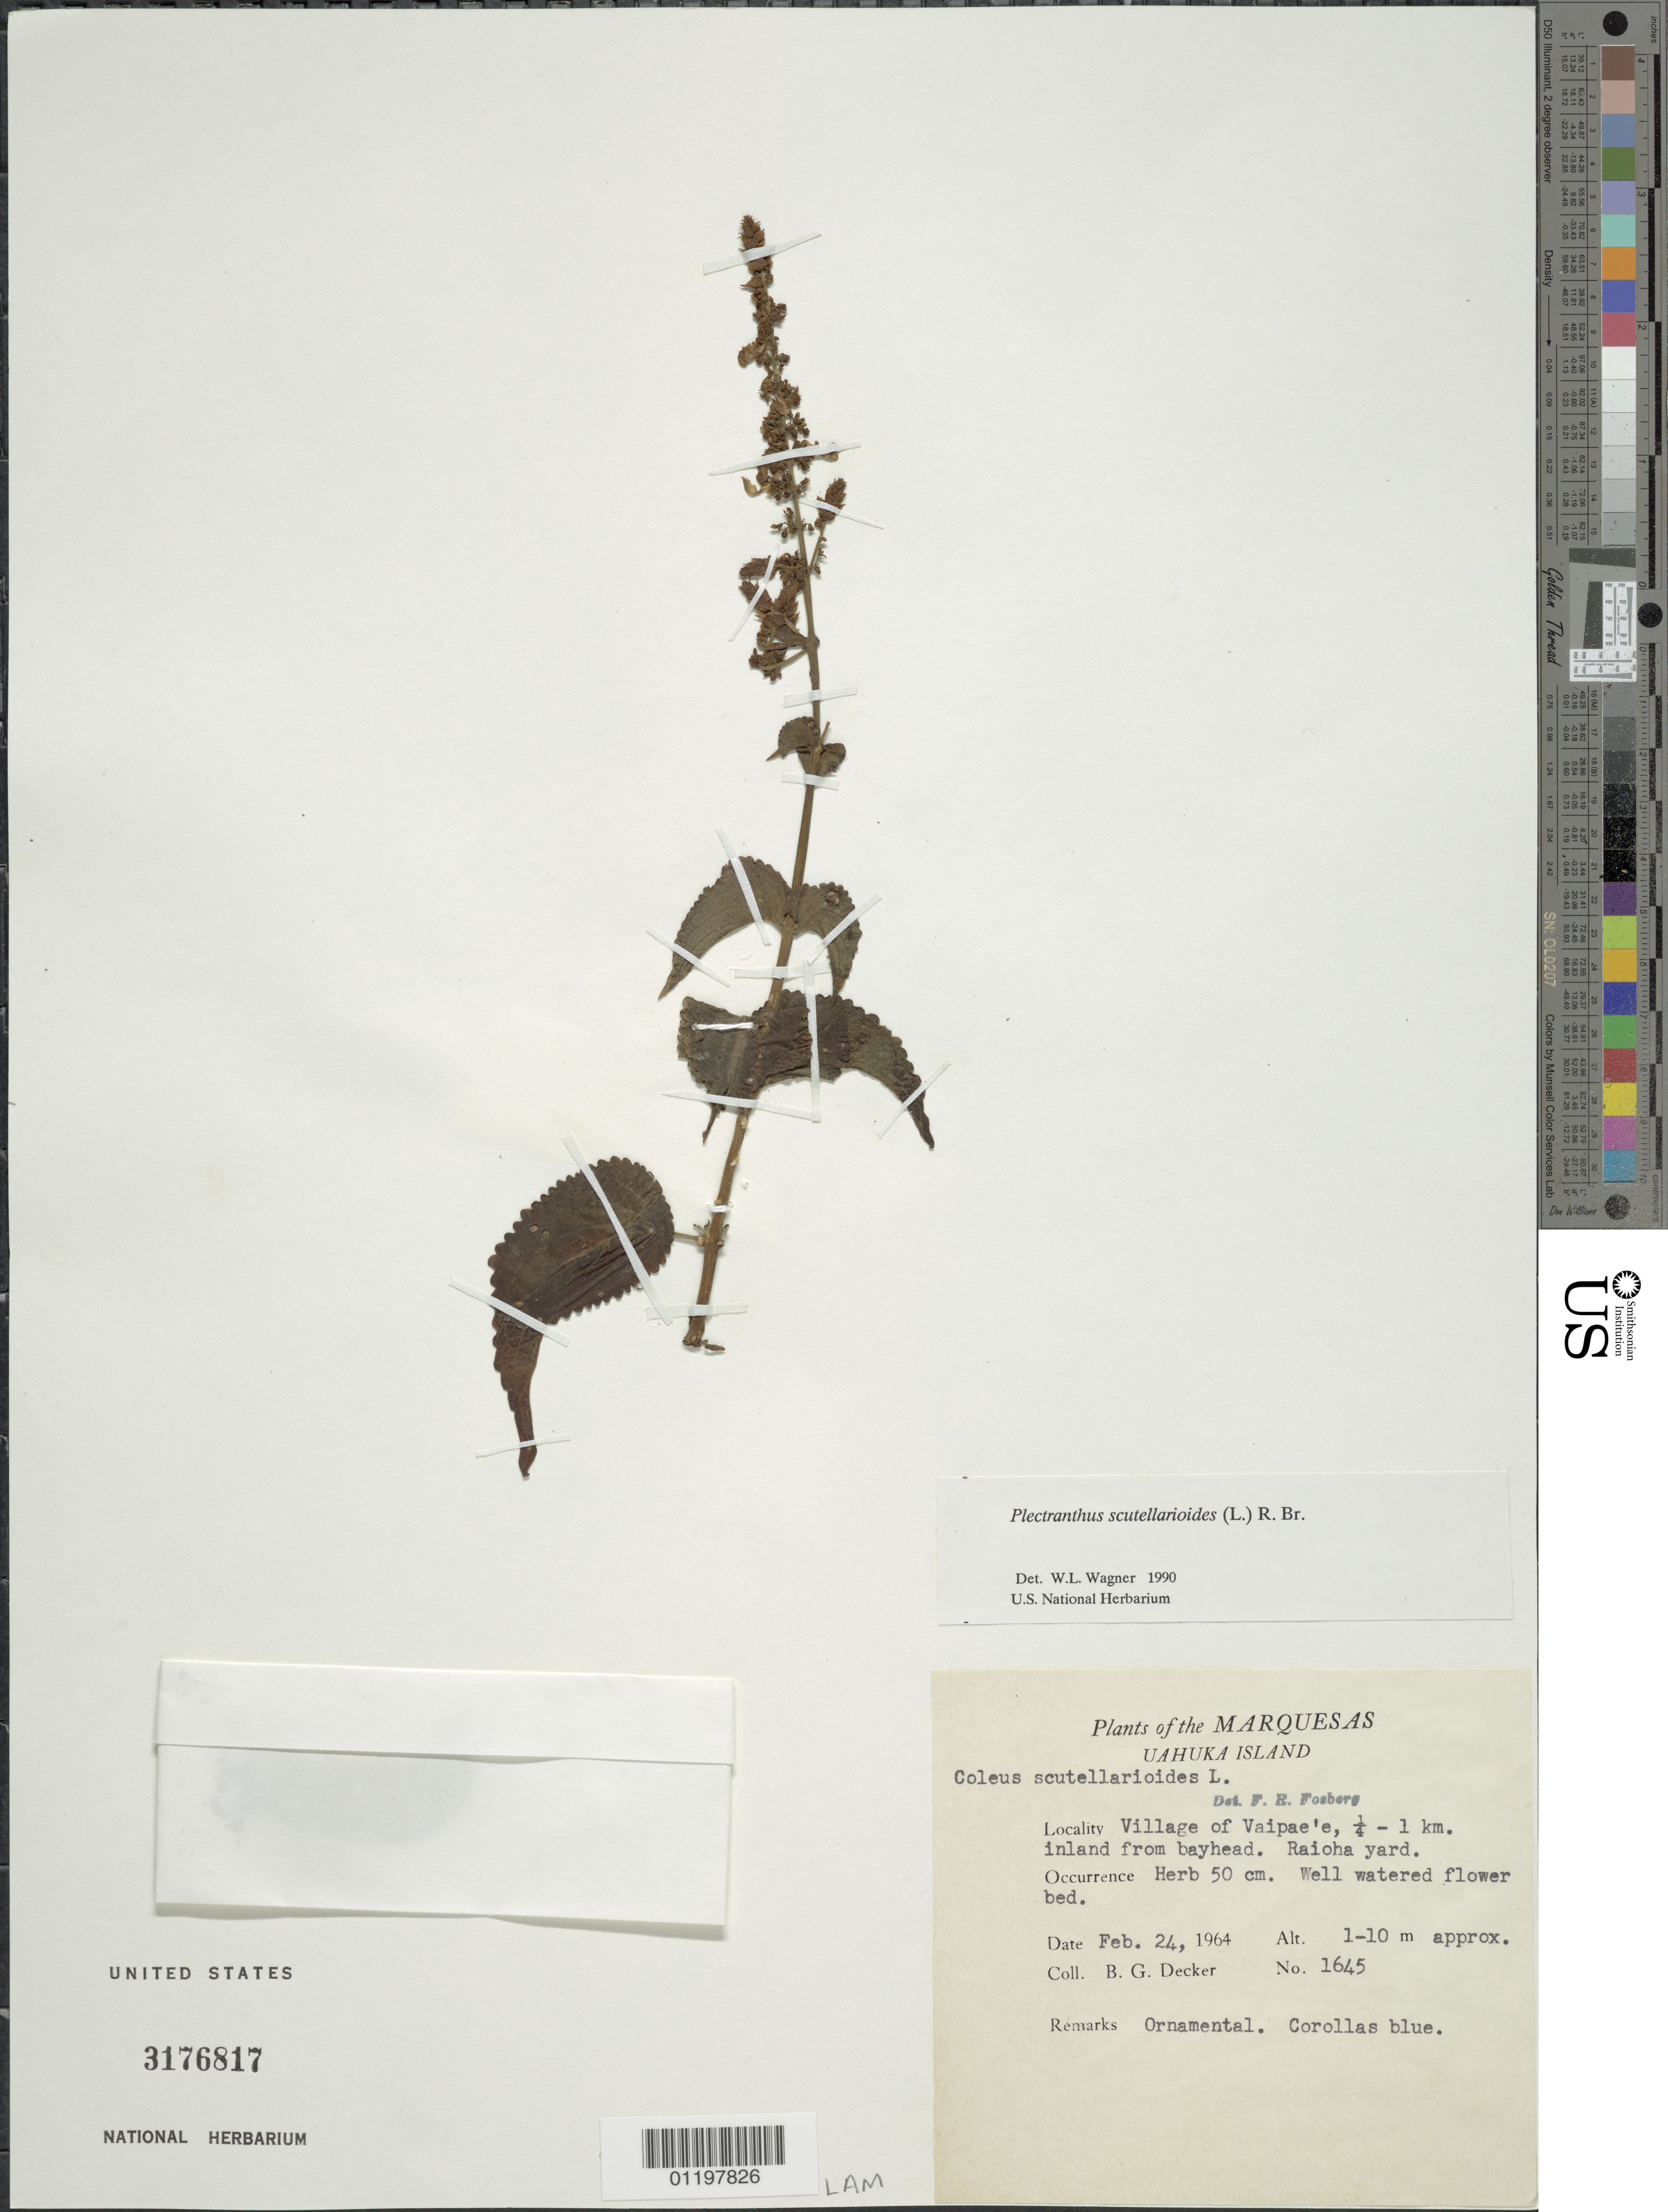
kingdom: Plantae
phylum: Tracheophyta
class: Magnoliopsida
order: Lamiales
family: Lamiaceae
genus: Coleus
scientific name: Coleus scutellarioides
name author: (L.) Benth.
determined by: Wagner, W. L., (BOT), Smithsonian Institution - National Museum of Natural History (UNITED STATES)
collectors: B. G. Decker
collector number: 1645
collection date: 1964-02-24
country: French Polynesia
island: Ua Huka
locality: Vaipae'e village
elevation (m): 1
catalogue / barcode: US 3176817